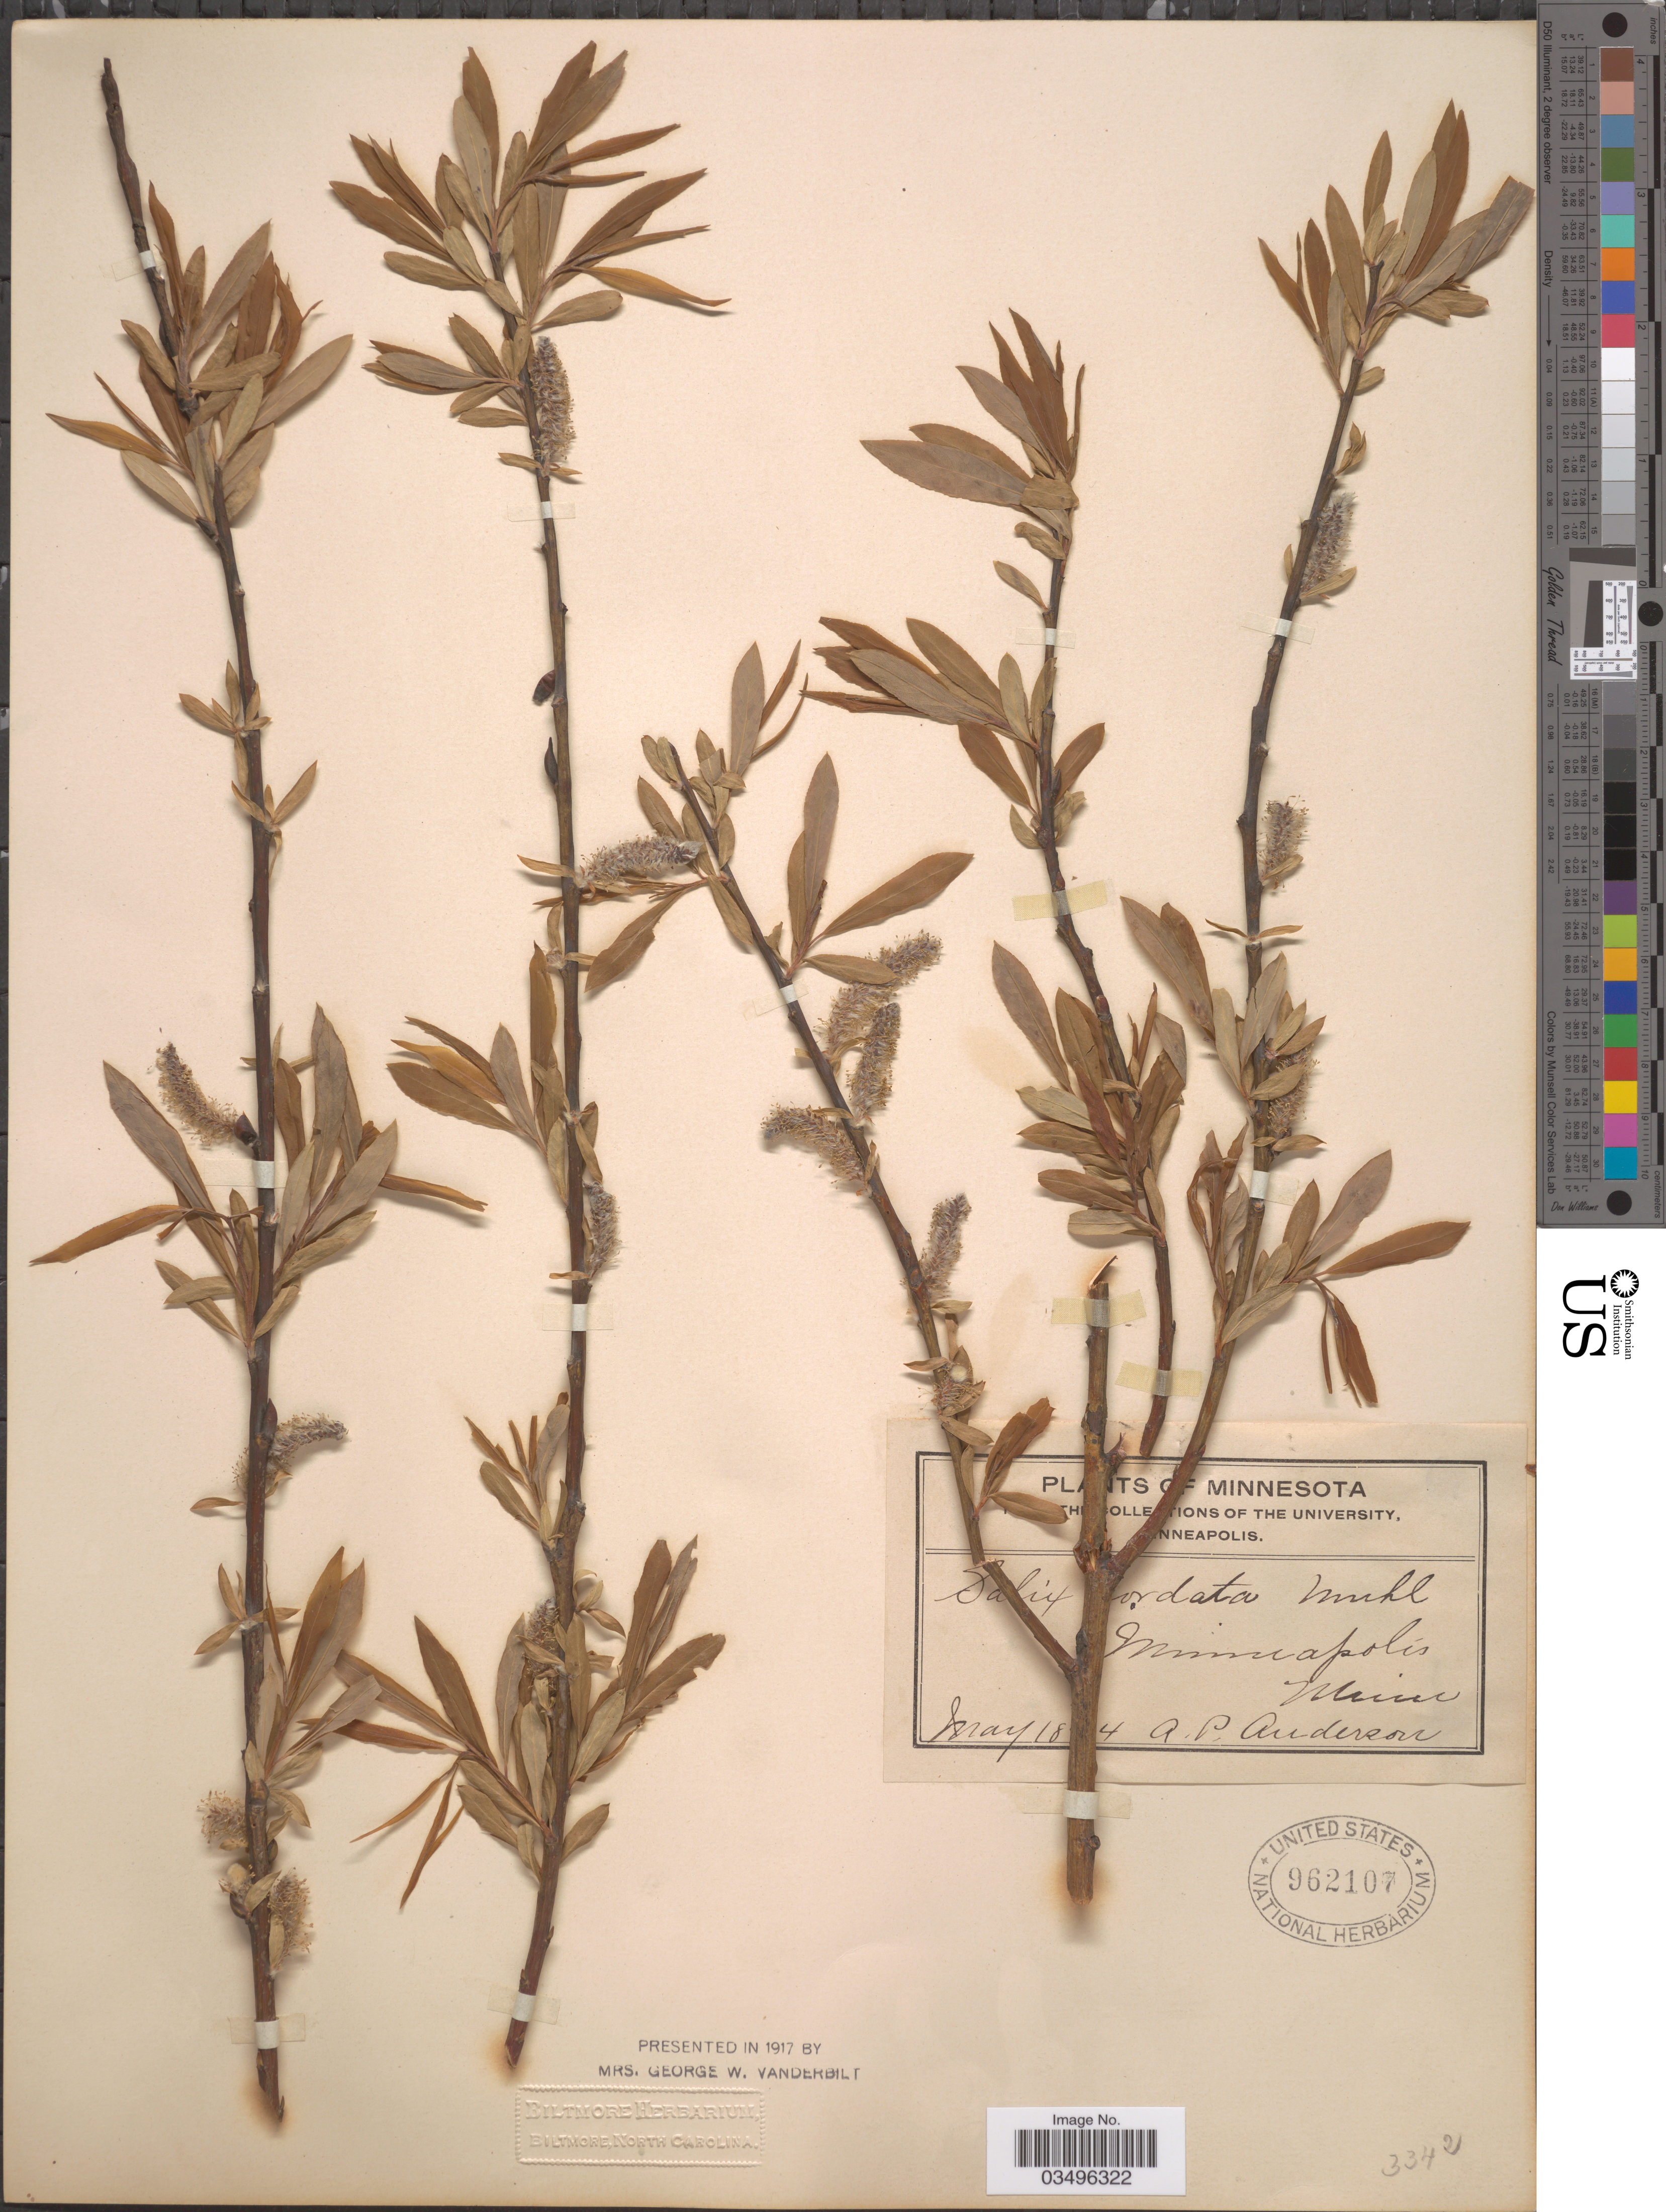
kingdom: Plantae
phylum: Tracheophyta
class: Magnoliopsida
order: Malpighiales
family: Salicaceae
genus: Salix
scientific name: Salix cordata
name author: Michx.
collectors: A. P. Anderson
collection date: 1864-05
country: United States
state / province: Minnesota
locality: Minneapolis Minn.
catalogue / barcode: US 962107